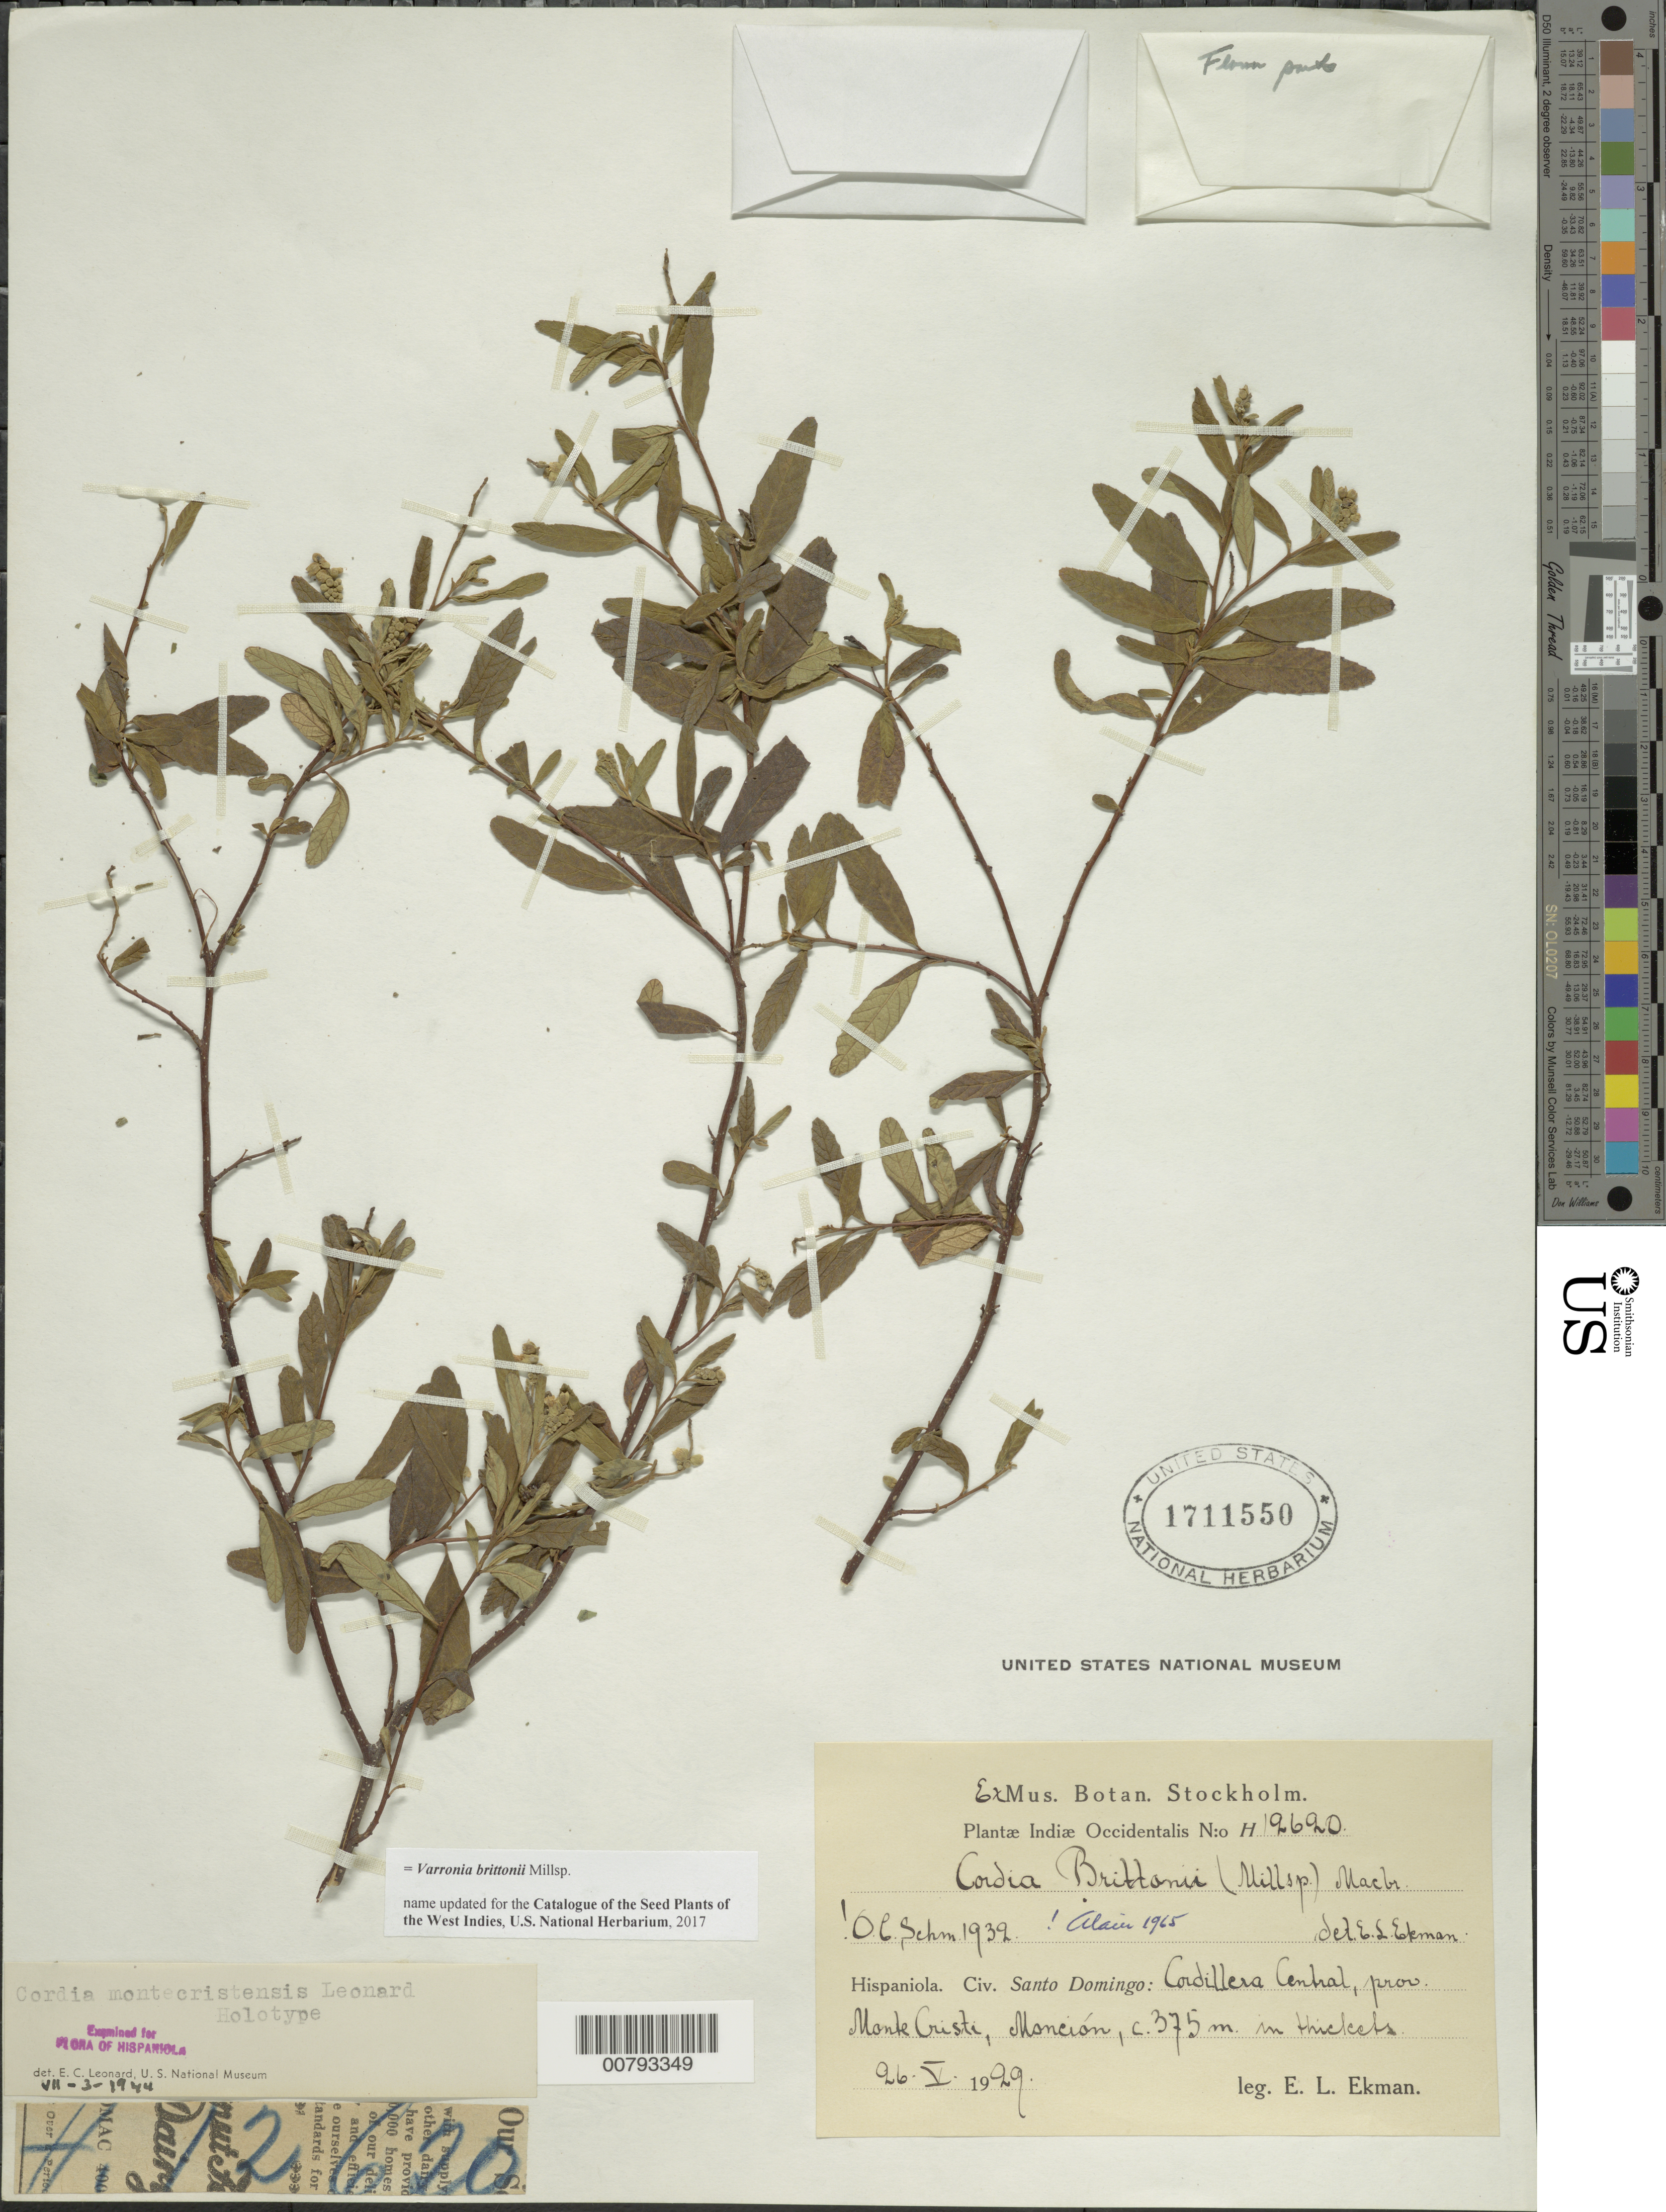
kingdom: Plantae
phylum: Tracheophyta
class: Magnoliopsida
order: Boraginales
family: Cordiaceae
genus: Varronia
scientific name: Varronia brittonii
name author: Millsp.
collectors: E. L. Ekman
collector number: H 12620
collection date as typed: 26 May 1929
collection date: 1929-05-26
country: Dominican Republic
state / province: Monte Cristi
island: Hispaniola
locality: Cordillera Central, Monción.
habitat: In thickets.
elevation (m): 375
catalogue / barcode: US 1711550